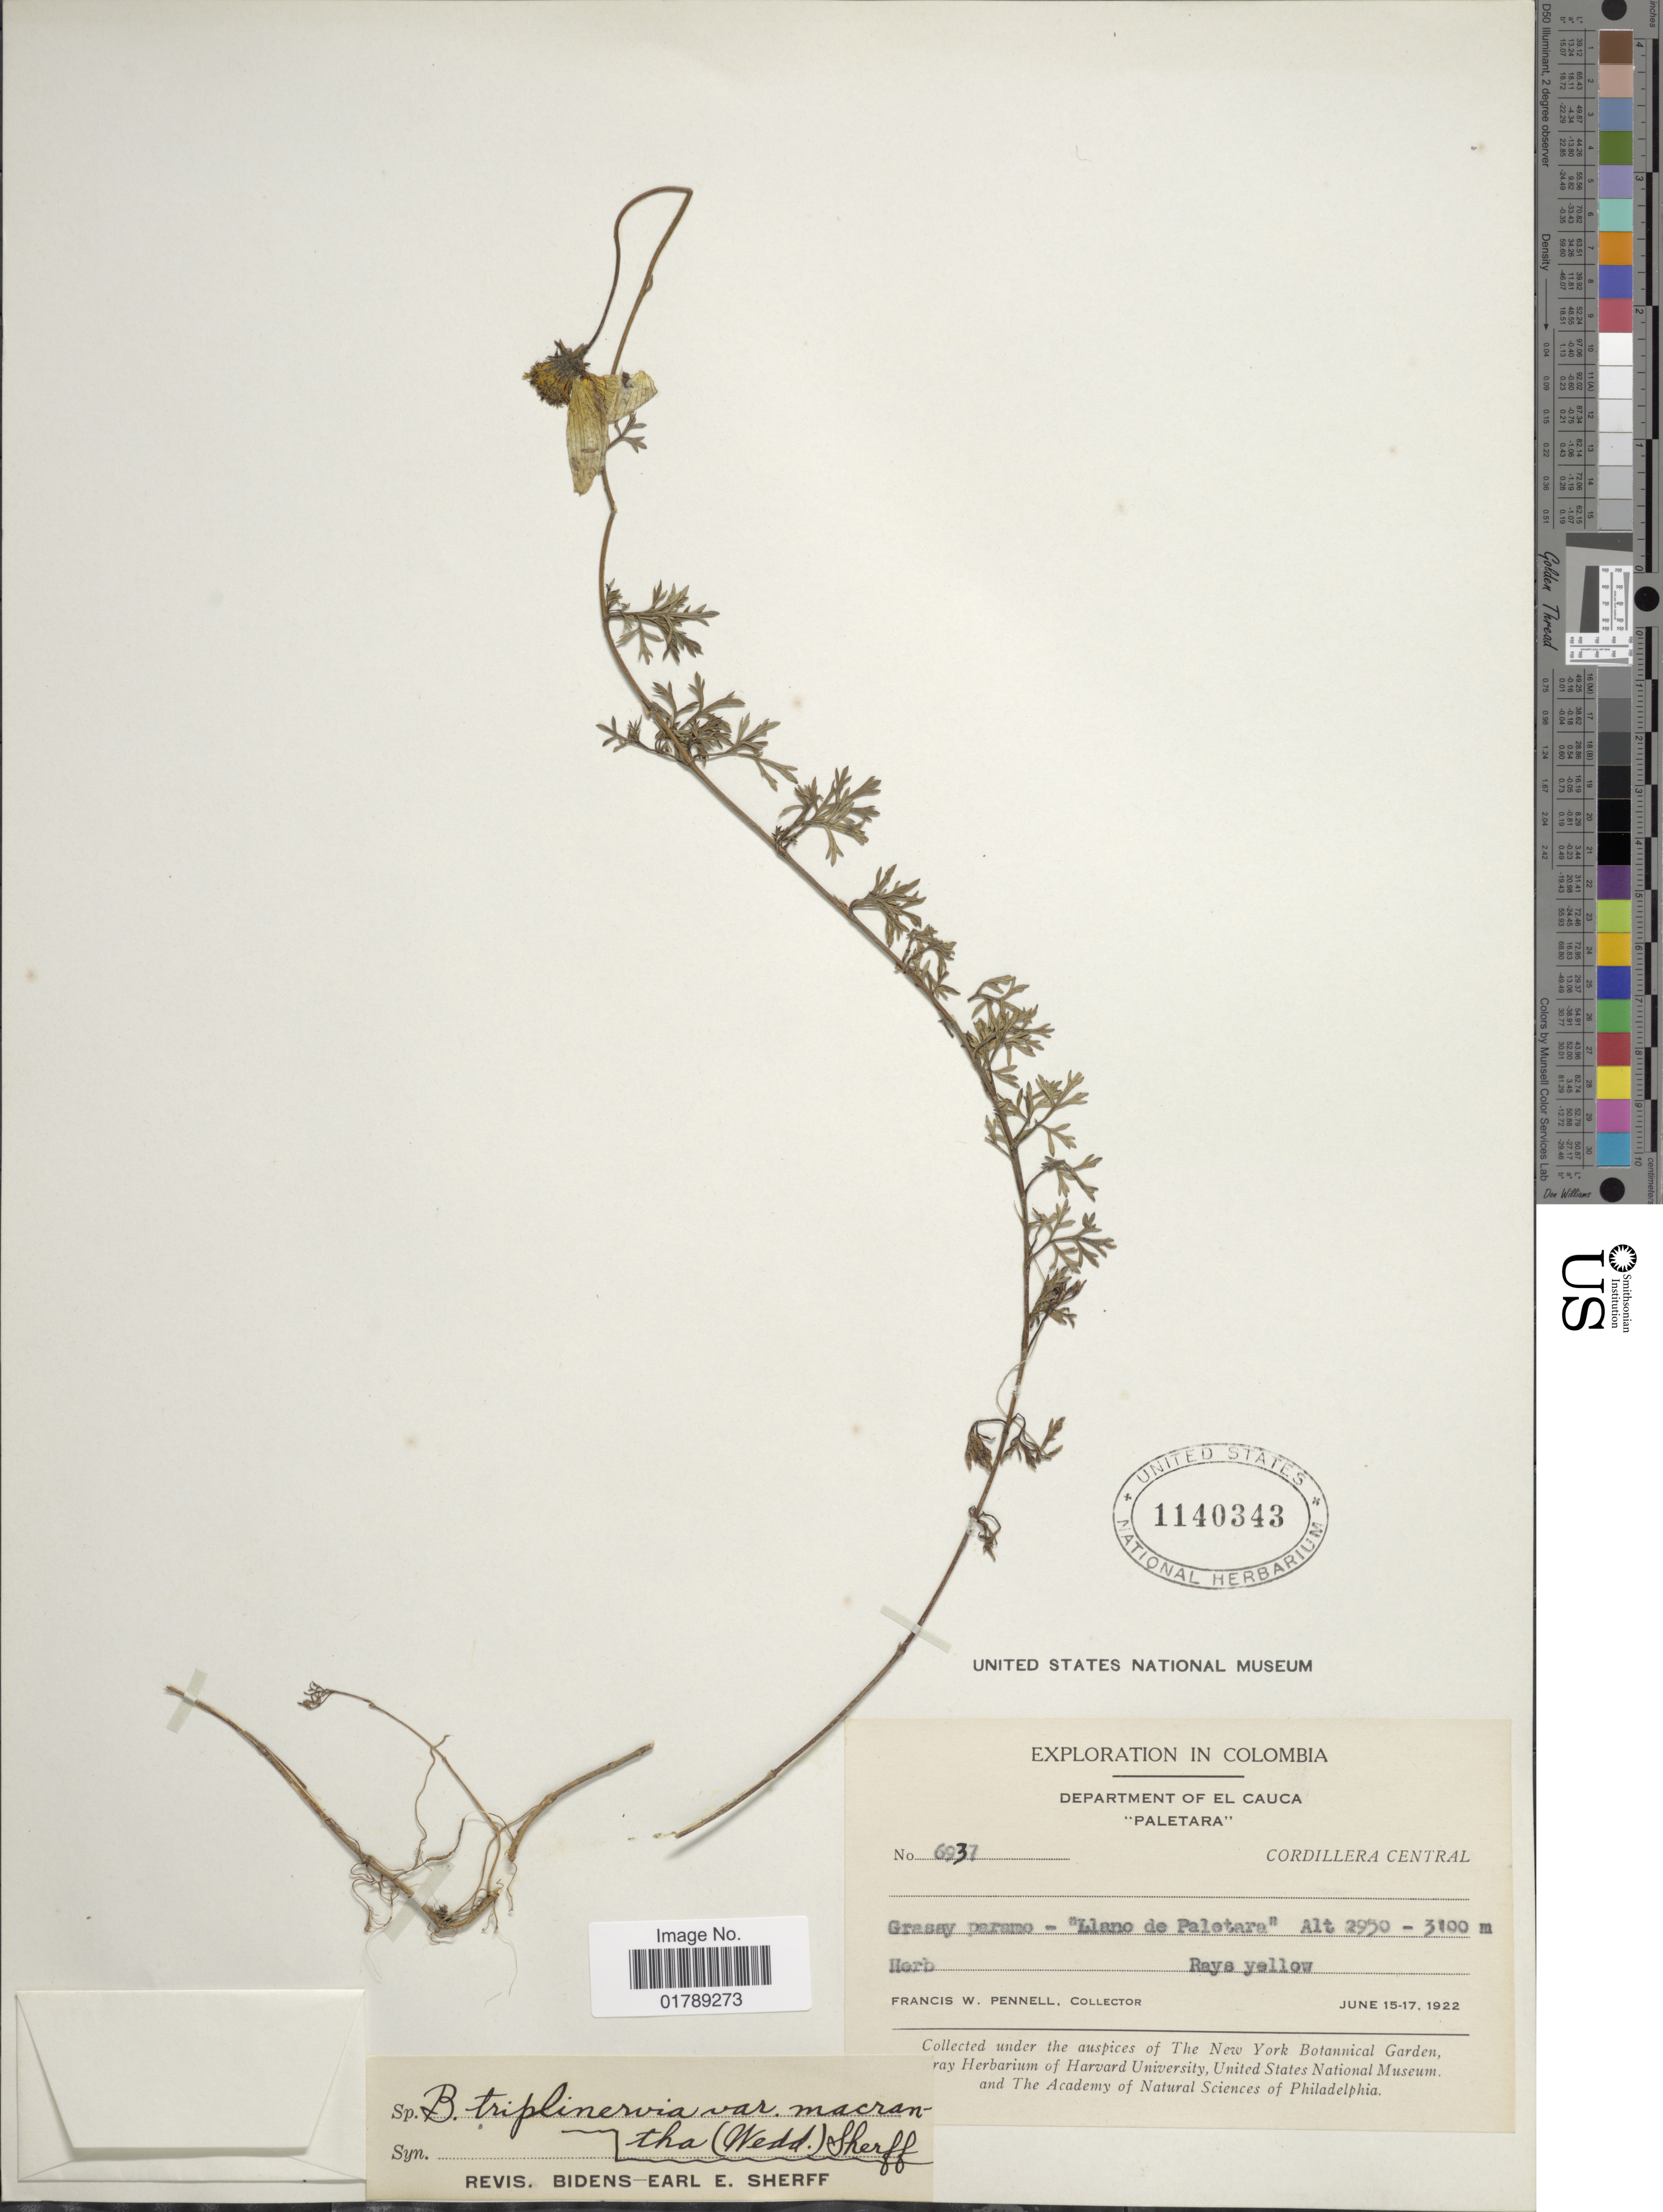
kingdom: Plantae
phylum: Tracheophyta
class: Magnoliopsida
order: Asterales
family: Asteraceae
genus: Bidens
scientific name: Bidens triplinervia var. macrantha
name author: (Wedd.) Sherff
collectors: F. W. Pennell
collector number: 6937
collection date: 1922-06-15/1922-06-17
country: Colombia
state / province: Cauca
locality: Paletara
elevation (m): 2950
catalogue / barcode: US 1140343